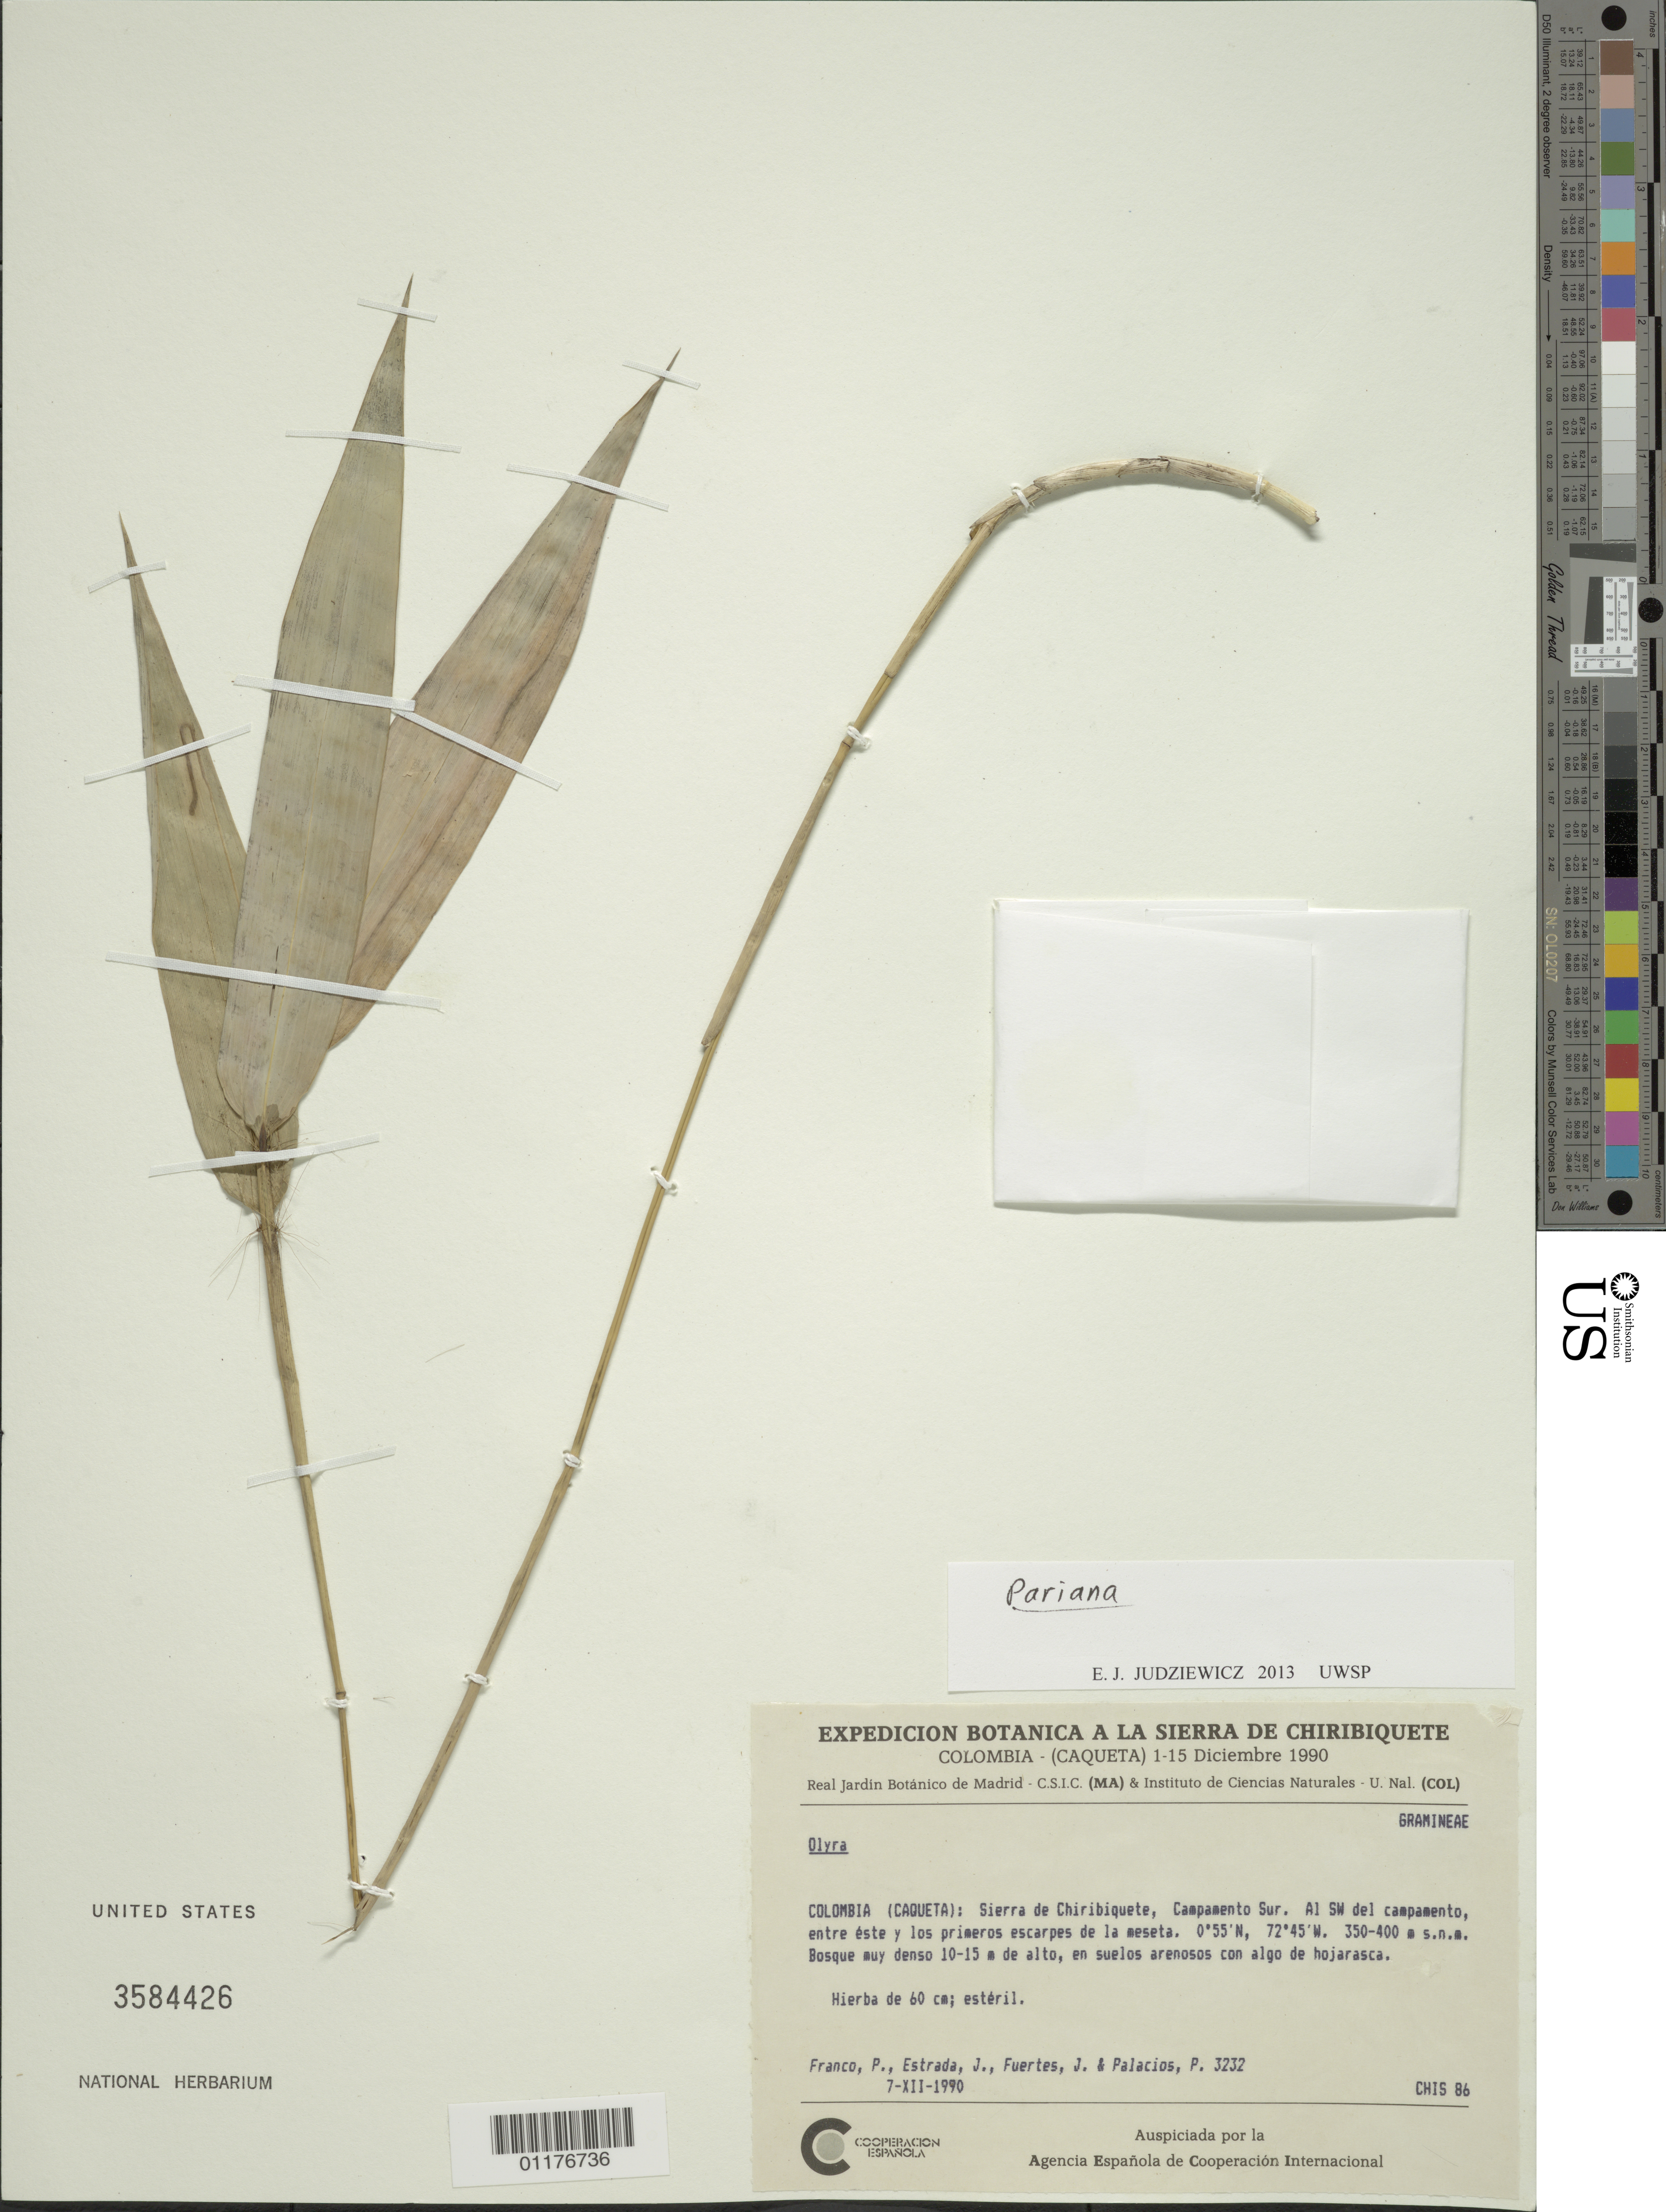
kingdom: Plantae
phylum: Tracheophyta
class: Liliopsida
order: Poales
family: Poaceae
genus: Pariana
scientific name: Pariana sp.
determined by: Judziewicz, E. J.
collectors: P. Franco, J. Estrada, J. Fuertes & P. Palacios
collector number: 3232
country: Colombia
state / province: Caquetá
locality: Sierra de Chiribiquete, Campasento Sur, SW del campansento, near este and los primeros escarpes de la meseta.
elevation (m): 350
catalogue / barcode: US 3584426